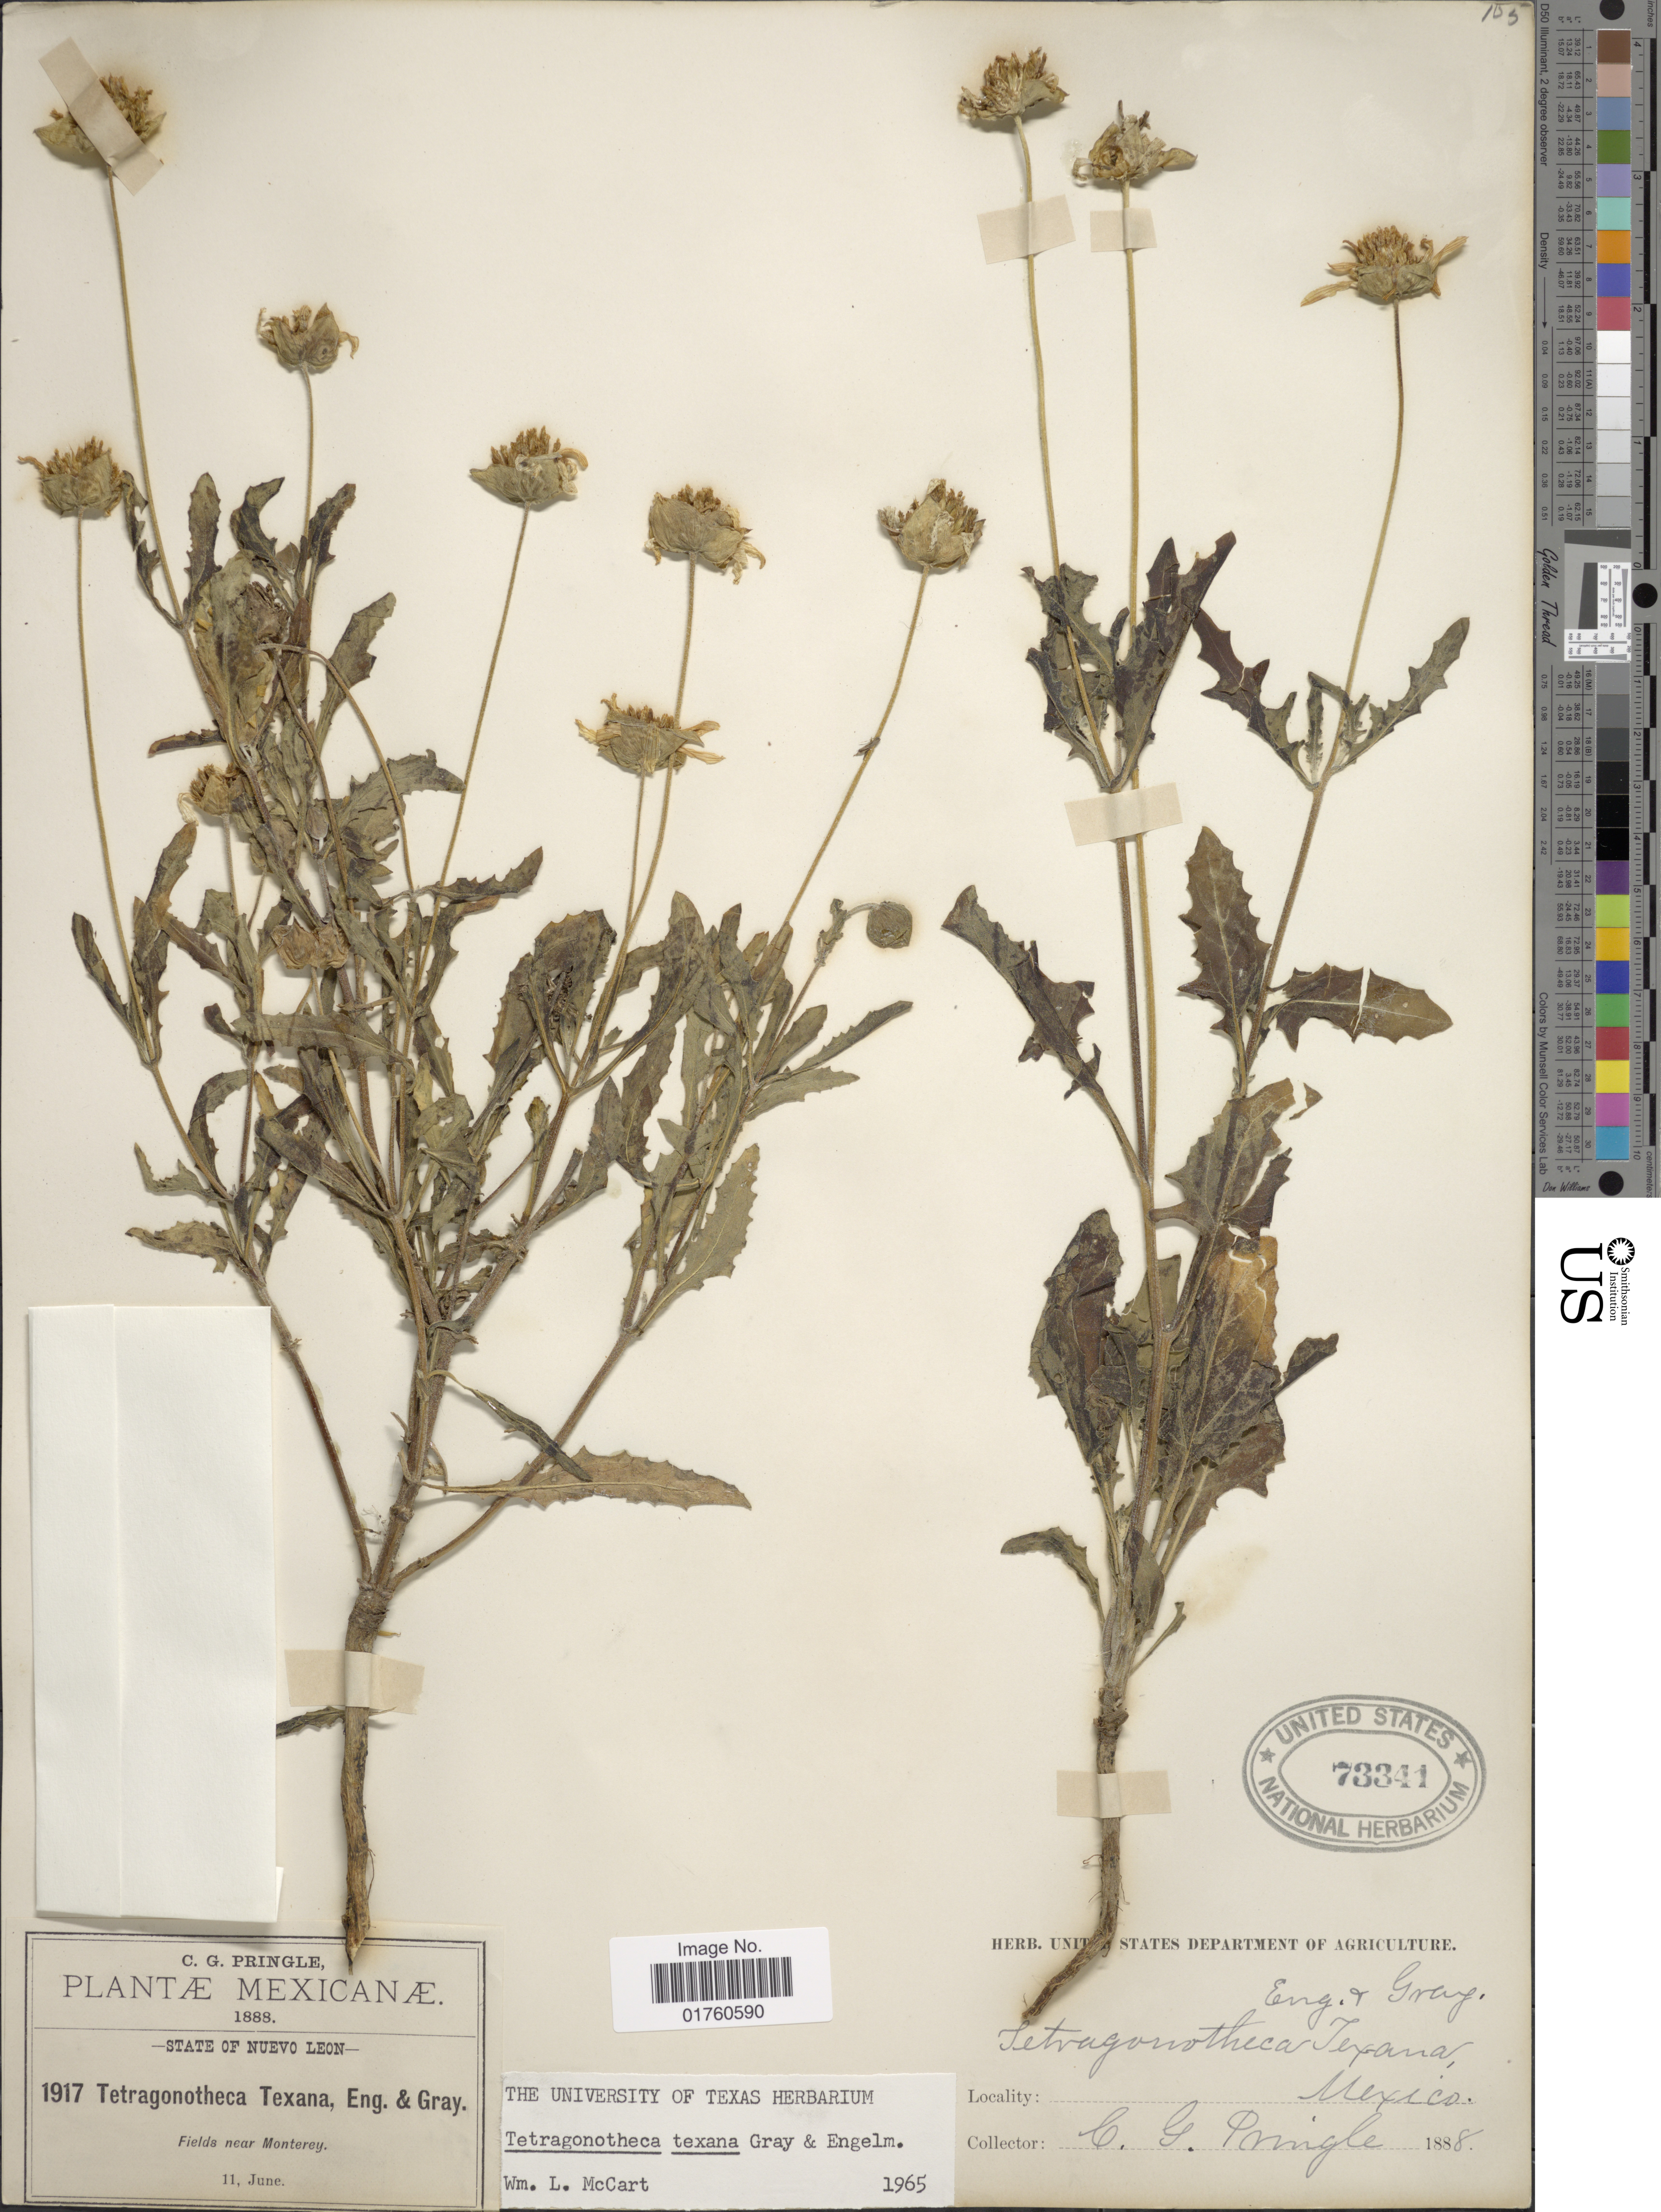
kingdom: Plantae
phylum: Tracheophyta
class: Magnoliopsida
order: Asterales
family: Asteraceae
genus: Tetragonotheca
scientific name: Tetragonotheca texana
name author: A. Gray & Engelm.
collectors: C. G. Pringle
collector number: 1917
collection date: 1888-06-11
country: Mexico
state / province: Nuevo León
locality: Fields near Monterey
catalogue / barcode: US 73341